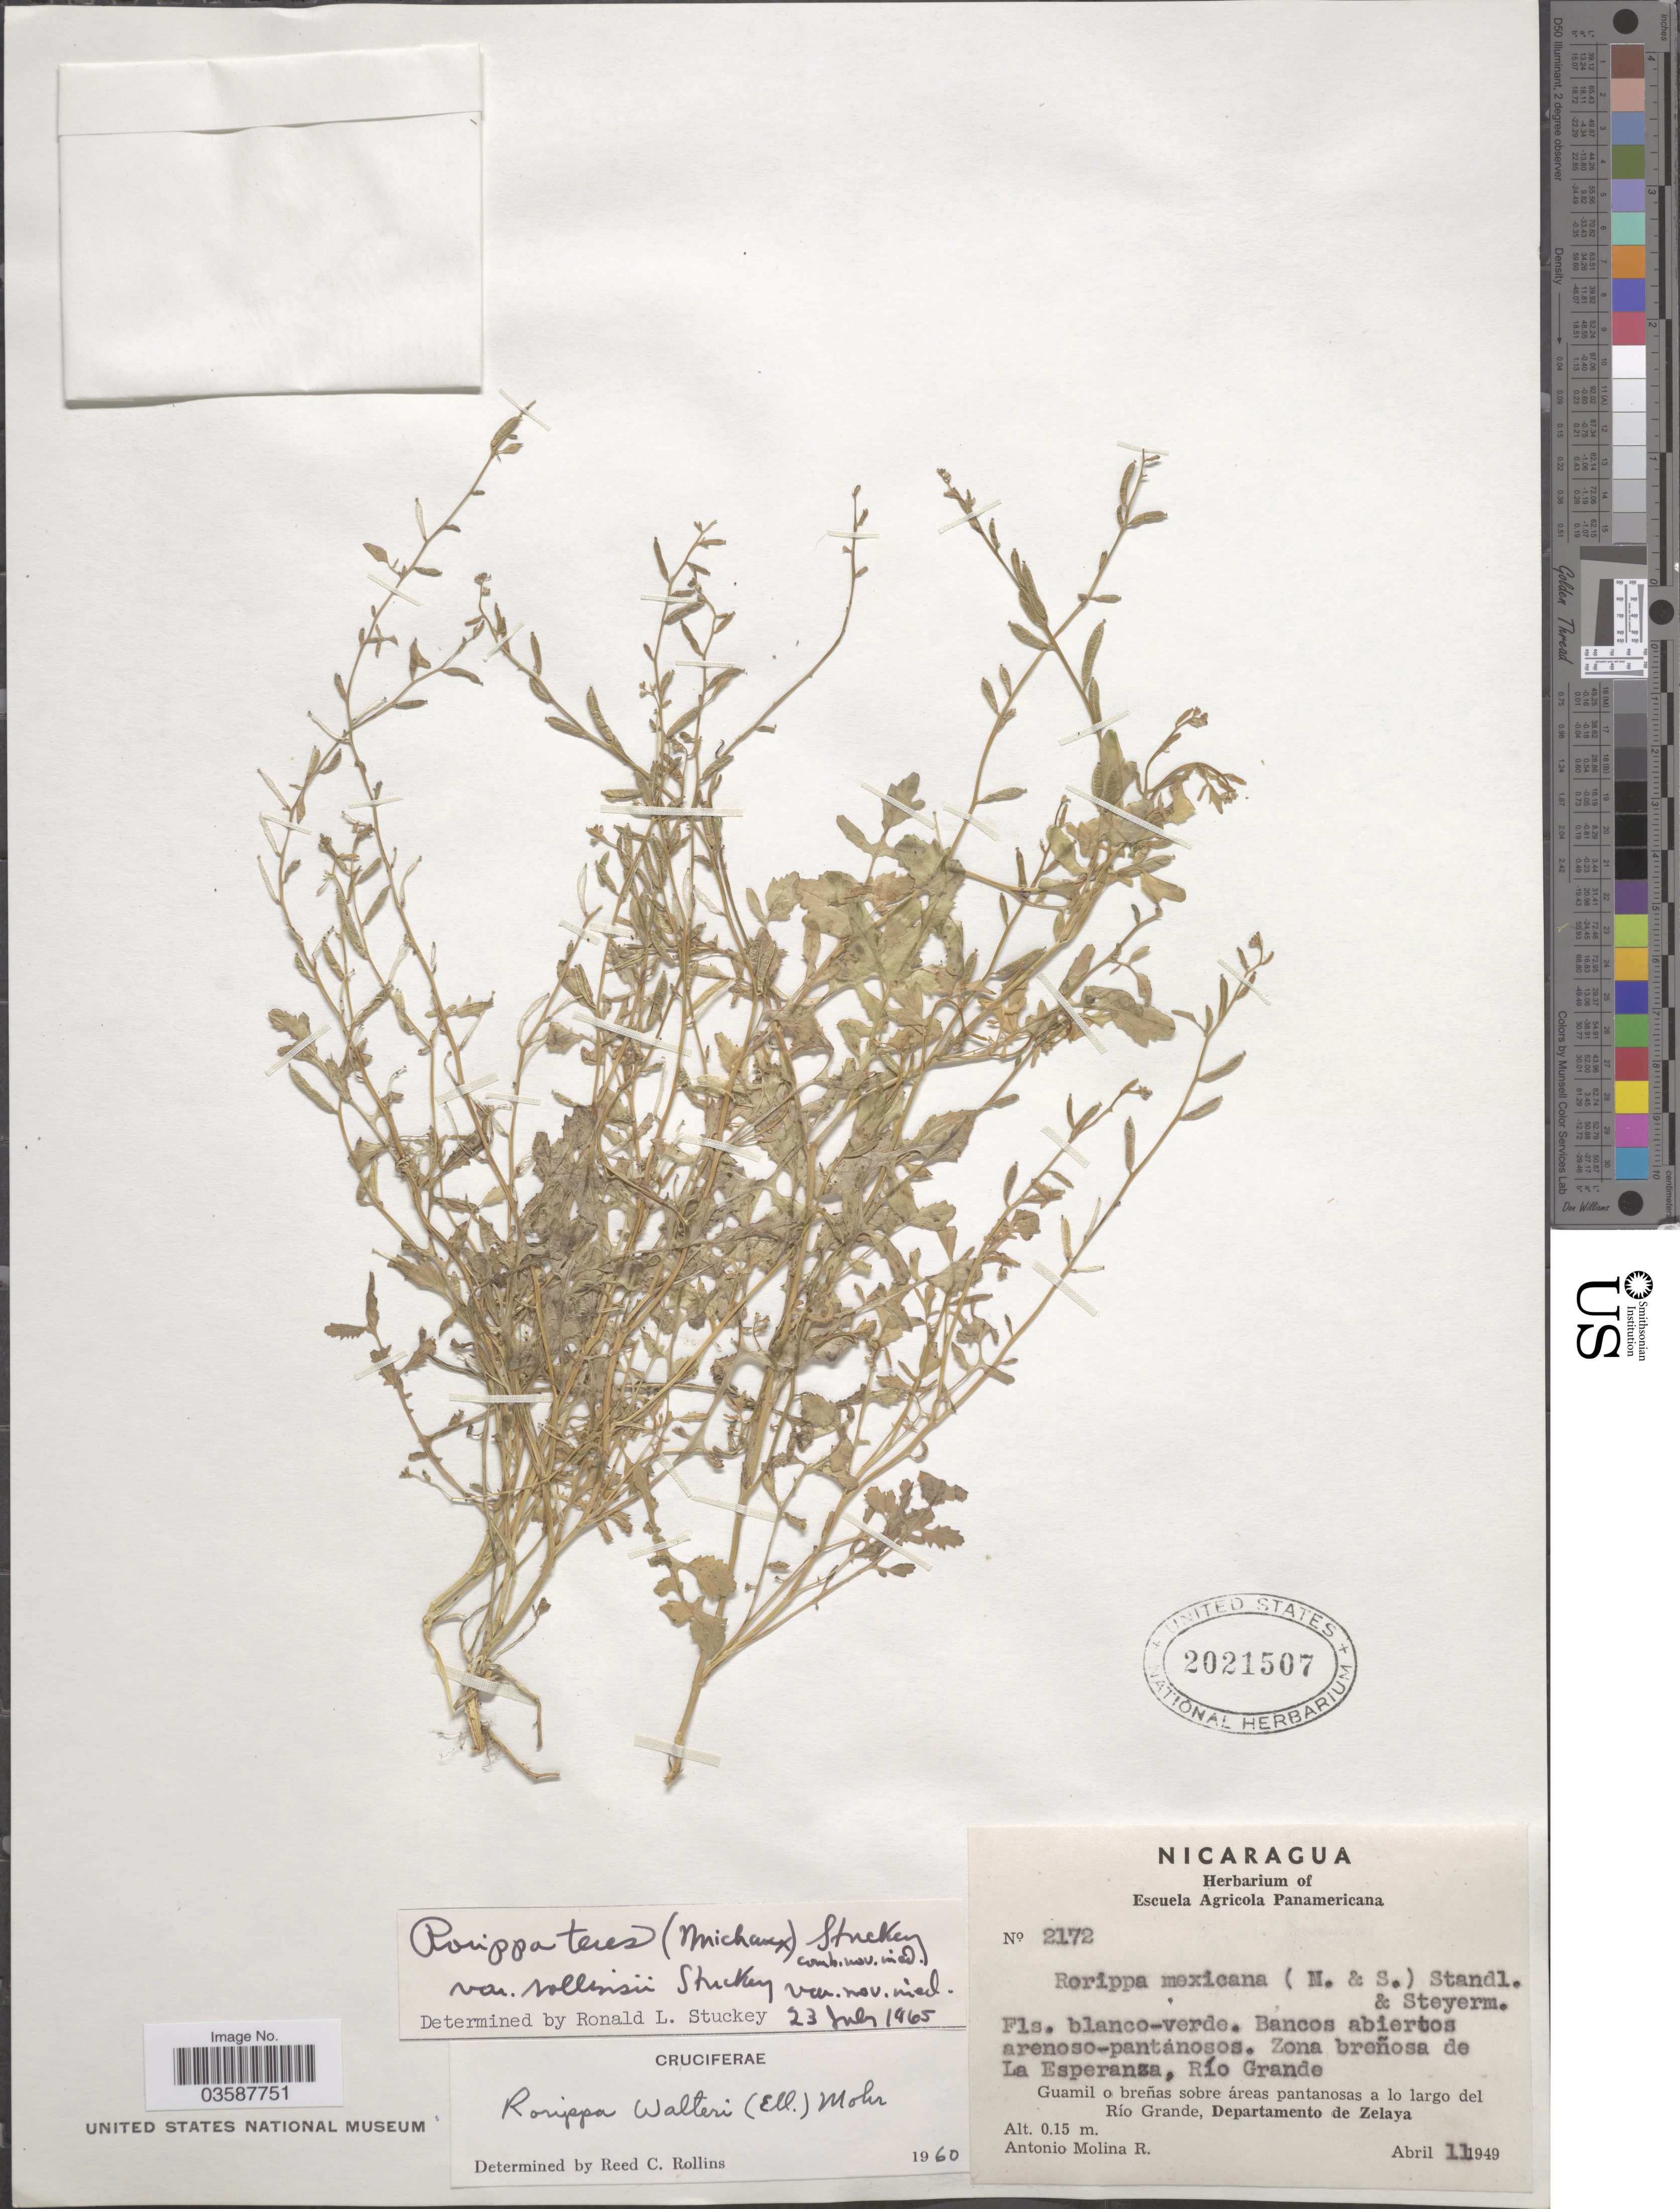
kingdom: Plantae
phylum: Tracheophyta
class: Magnoliopsida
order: Brassicales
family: Brassicaceae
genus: Rorippa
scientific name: Rorippa teres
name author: (Michx.) Stuckey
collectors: A. Molina R.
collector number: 2172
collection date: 1949-04-11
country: Nicaragua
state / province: Atlántico Sur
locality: Zona breñosa de La Esperanza, Río Grande. Guamil o breñas sobre áreas pantanosas a lo largo del Río Grande, Departamento de Zelaya.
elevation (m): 0.15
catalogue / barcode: US 2021507